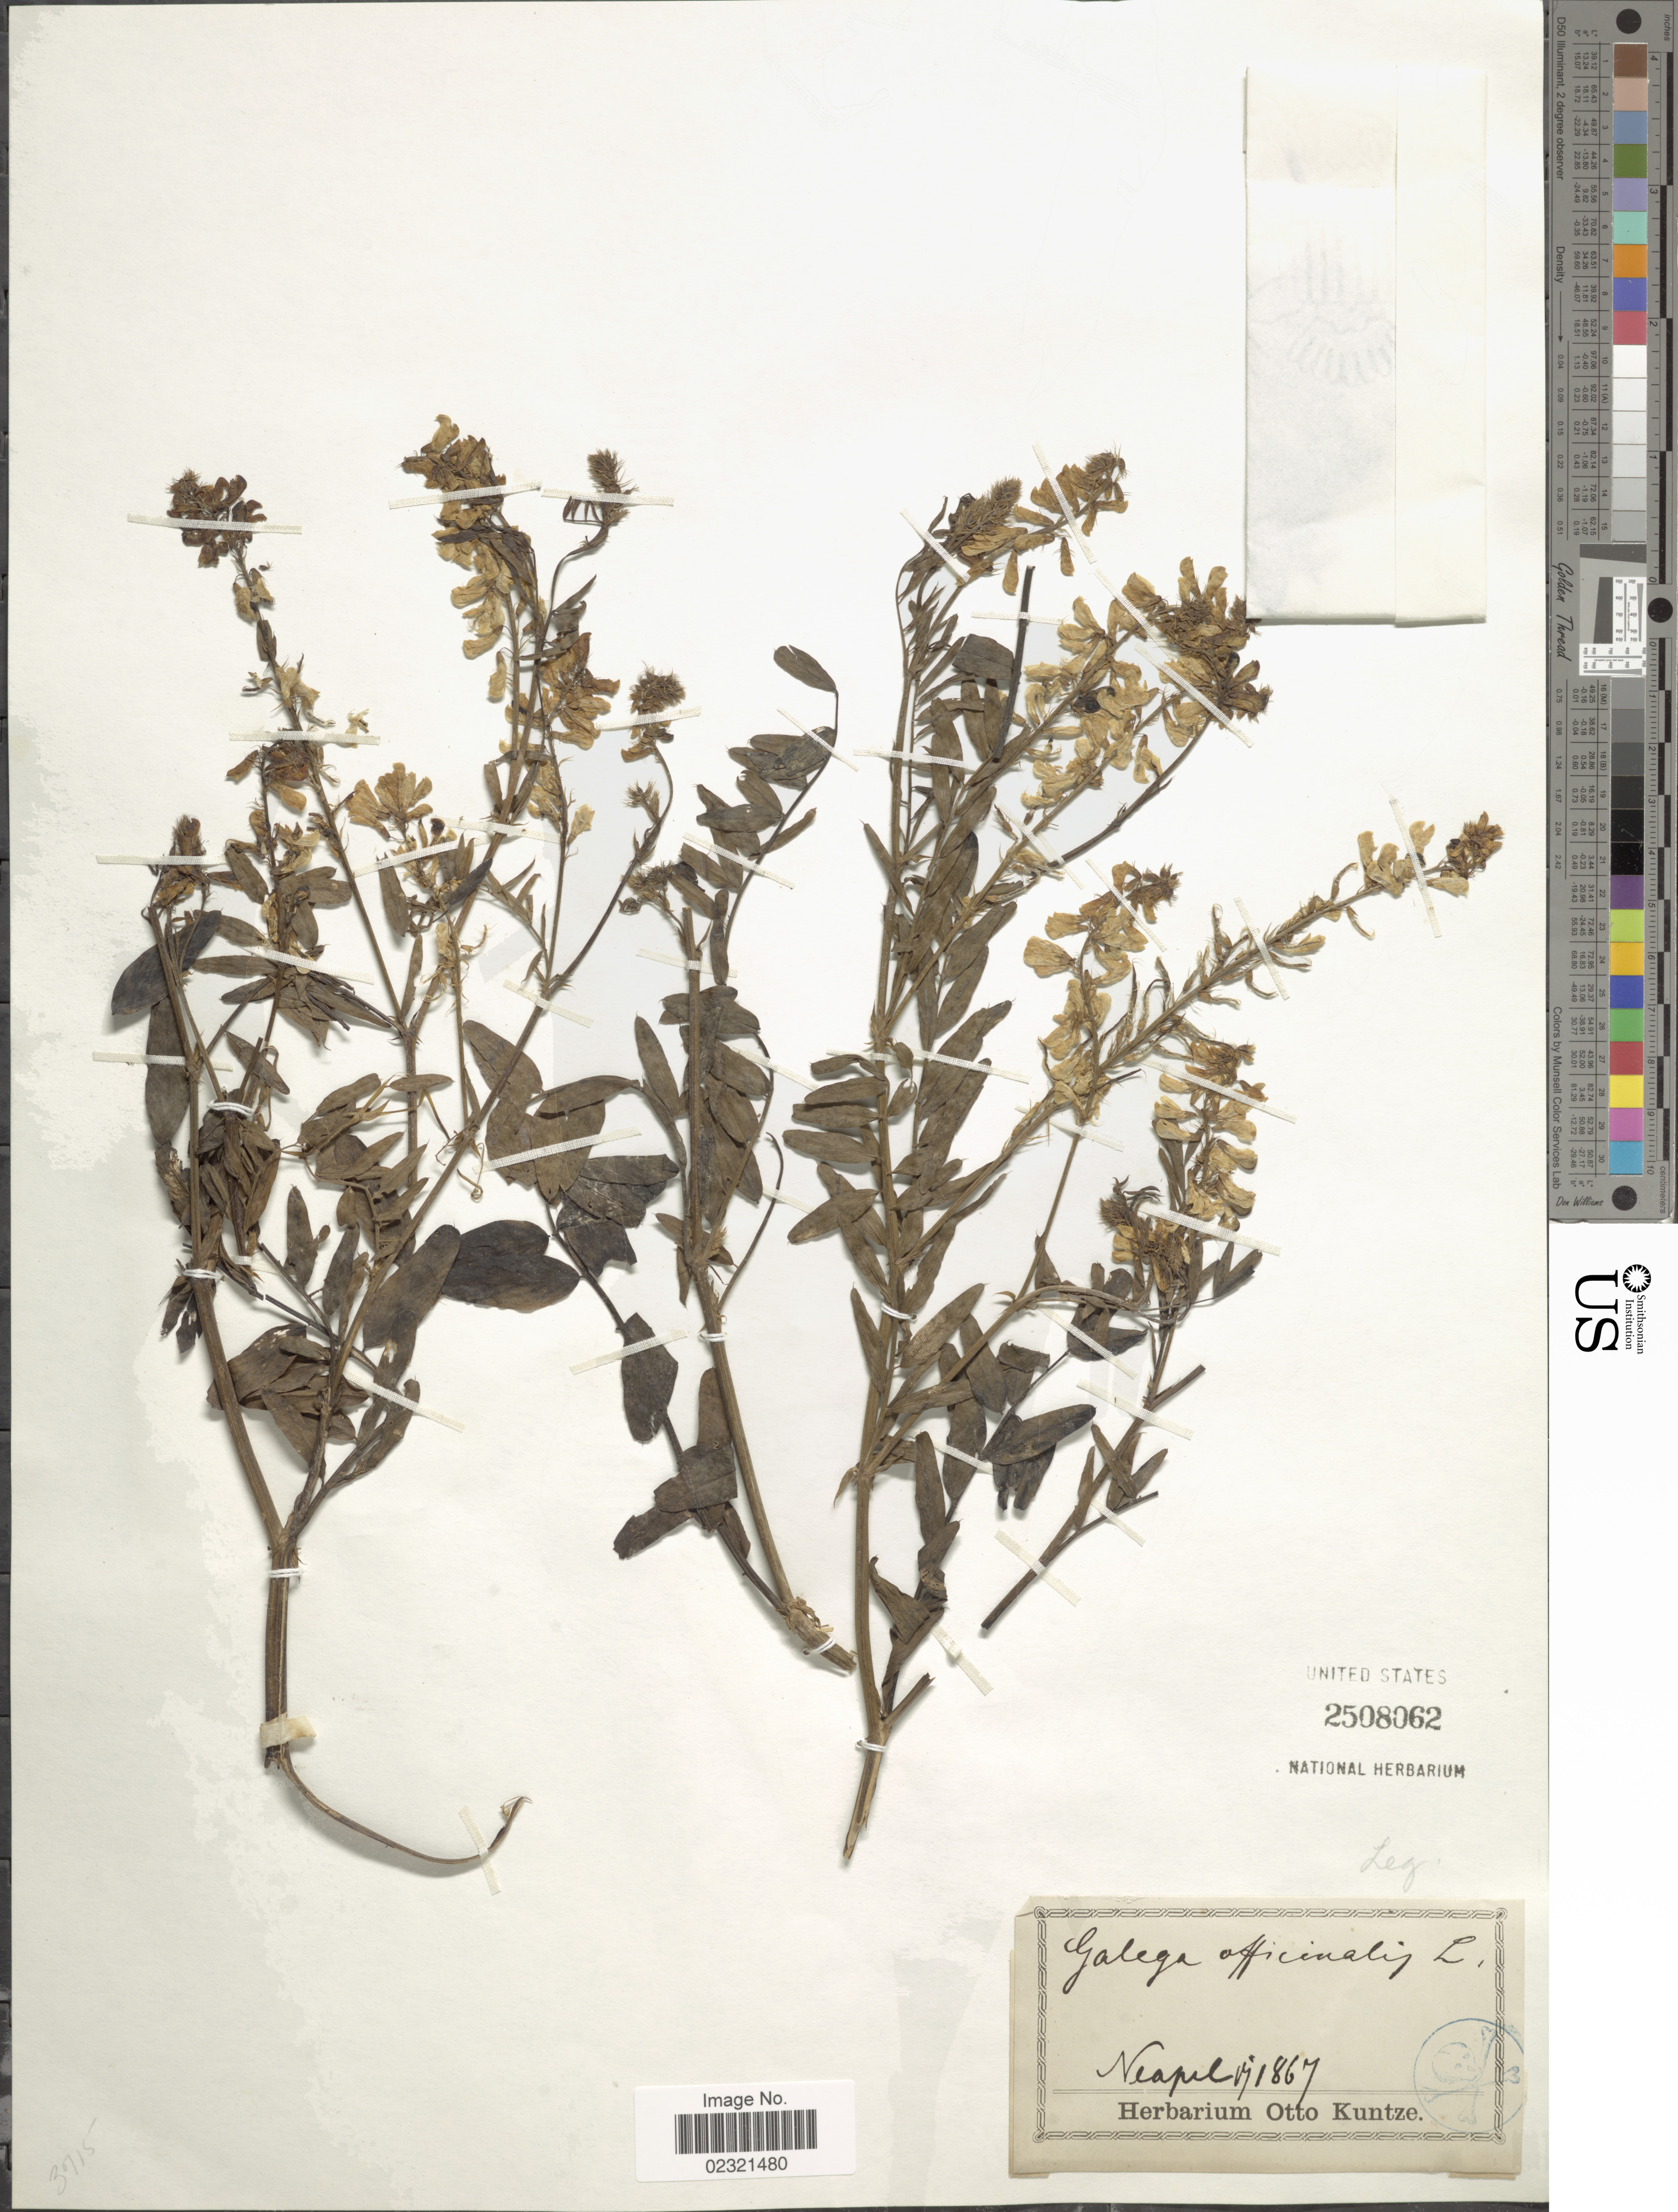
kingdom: Plantae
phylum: Tracheophyta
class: Magnoliopsida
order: Fabales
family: Fabaceae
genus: Galega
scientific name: Galega officinalis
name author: L.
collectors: ex herb. Otto Kuntze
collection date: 1867-06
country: Italy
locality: Neapel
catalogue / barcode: US 2508062